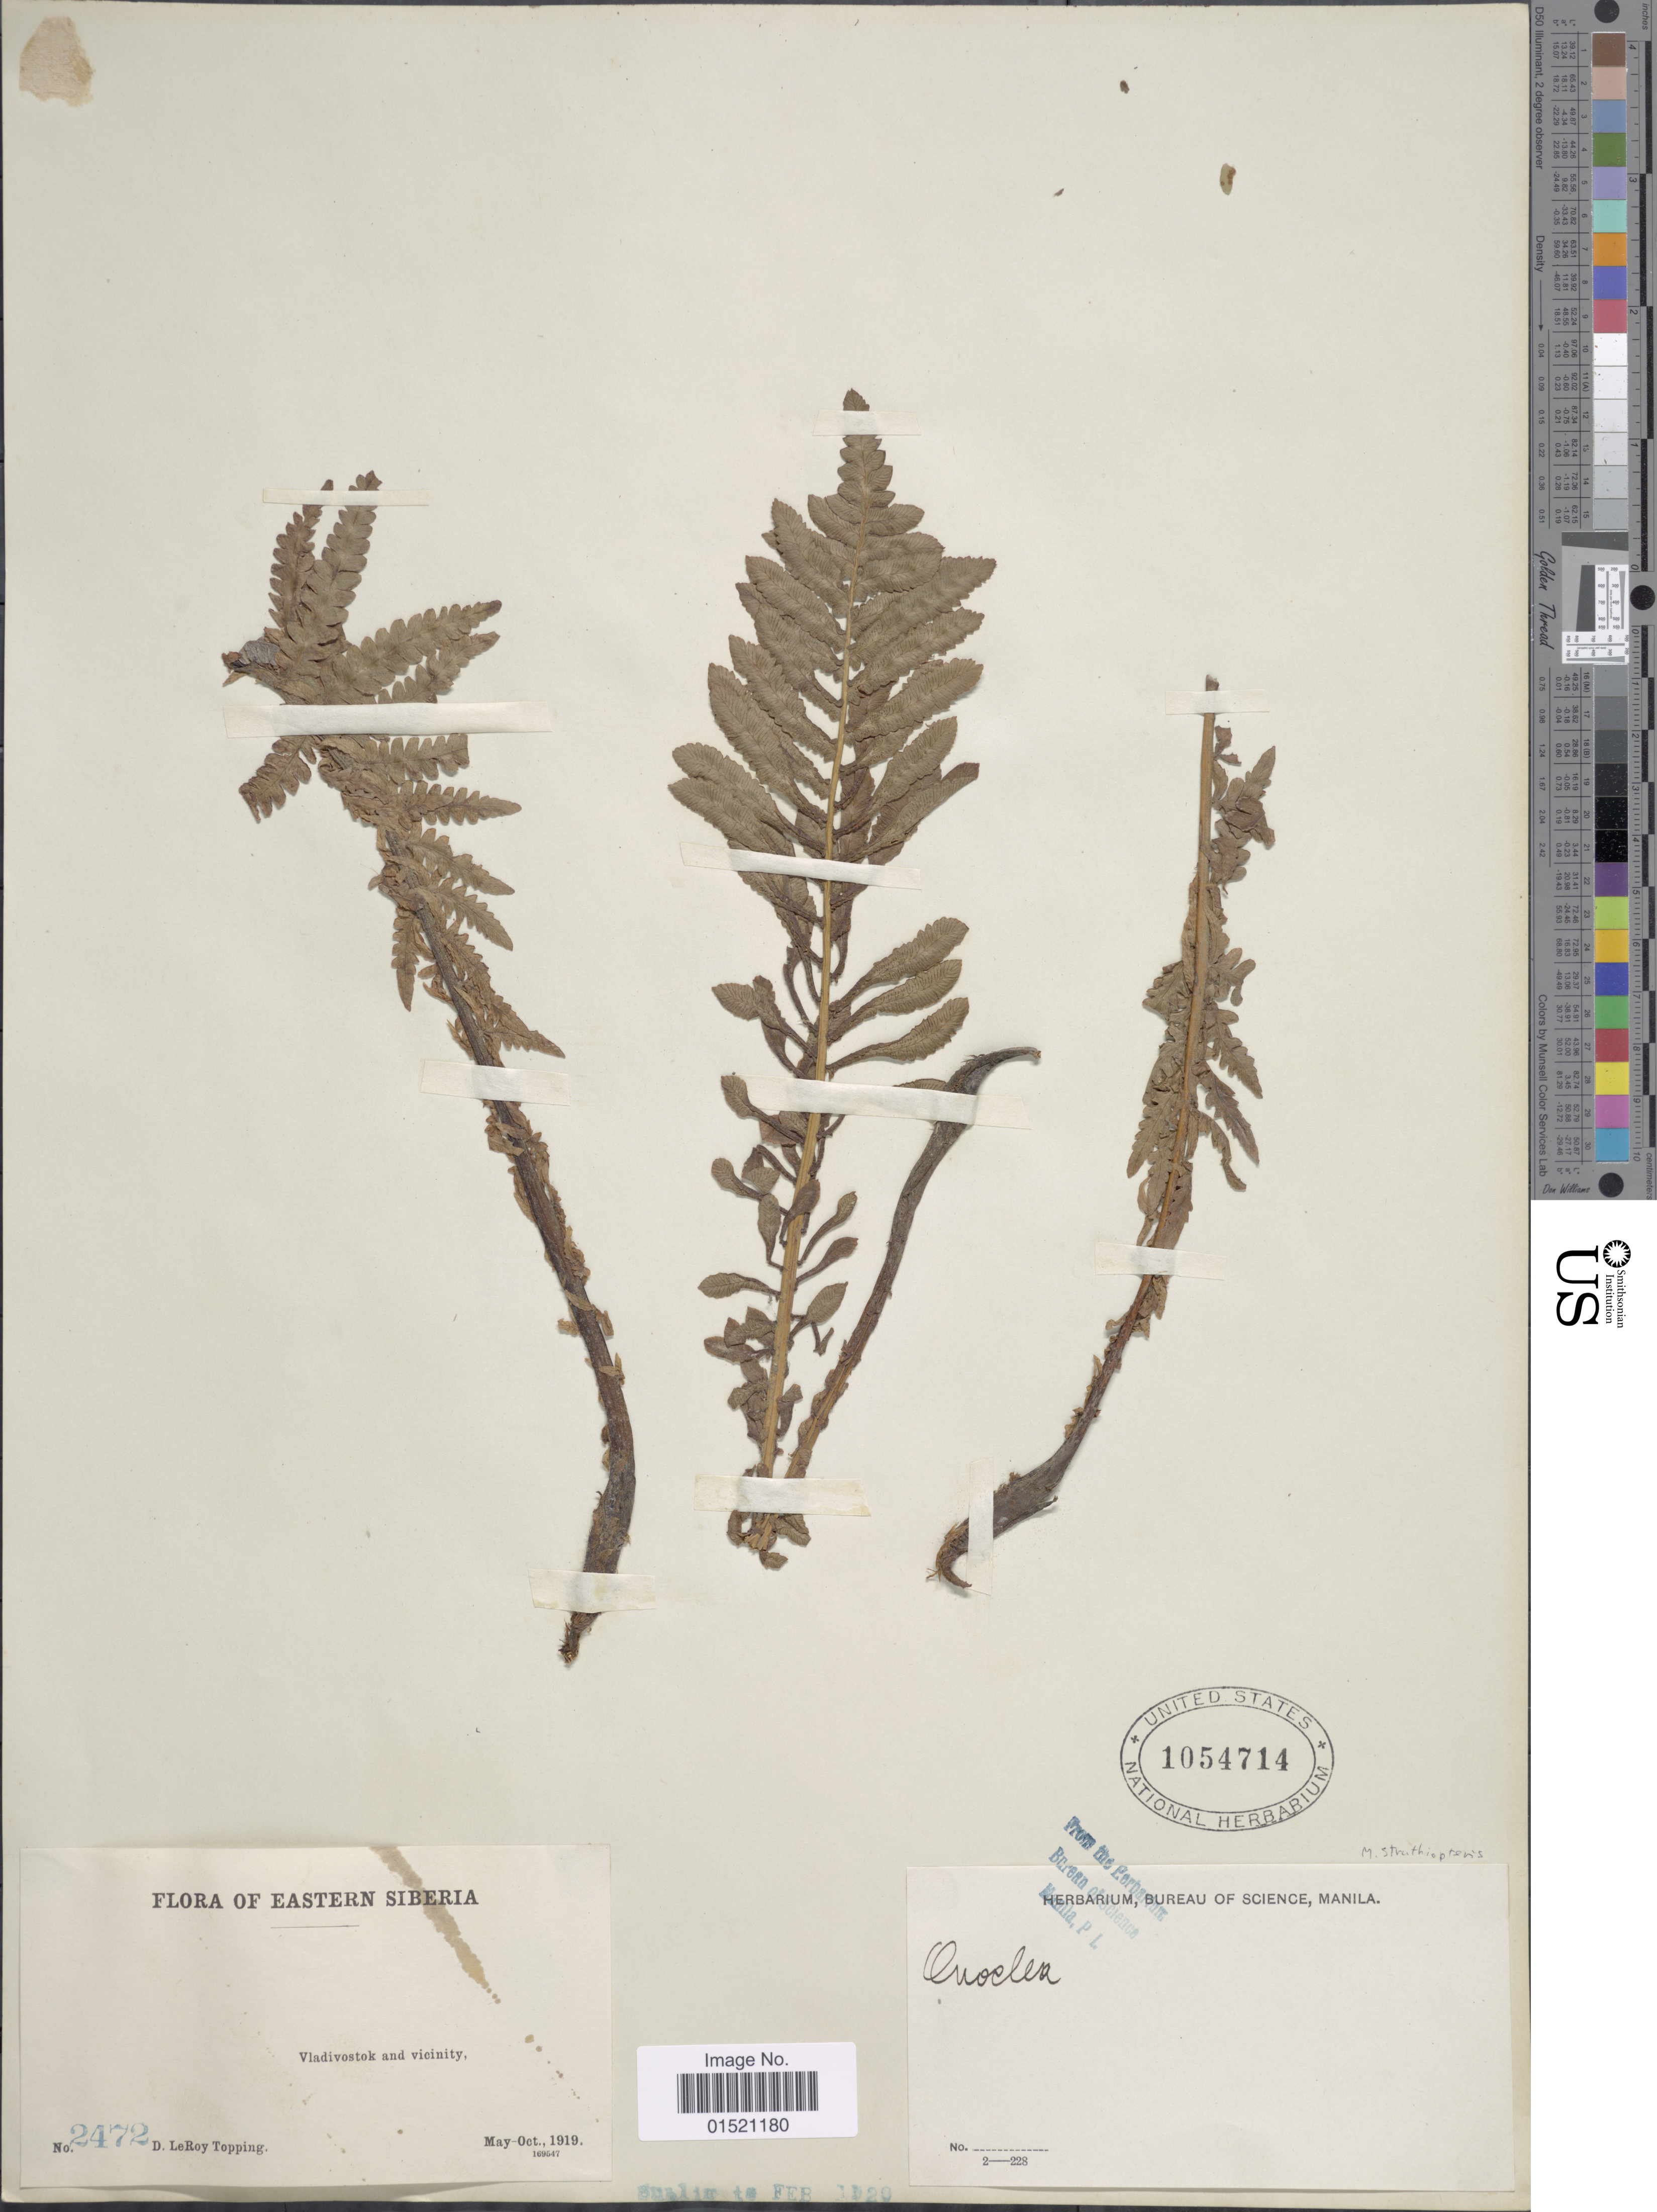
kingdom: Plantae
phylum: Tracheophyta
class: Polypodiopsida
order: Polypodiales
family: Onocleaceae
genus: Pentarhizidium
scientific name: Pentarhizidium orientale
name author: (Hook.) Hayata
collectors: D. L. Topping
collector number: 2472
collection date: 1919-05/1919-10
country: Russian Federation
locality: Eastern Siberia, Vladivostok and vicinity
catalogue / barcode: US 1054714